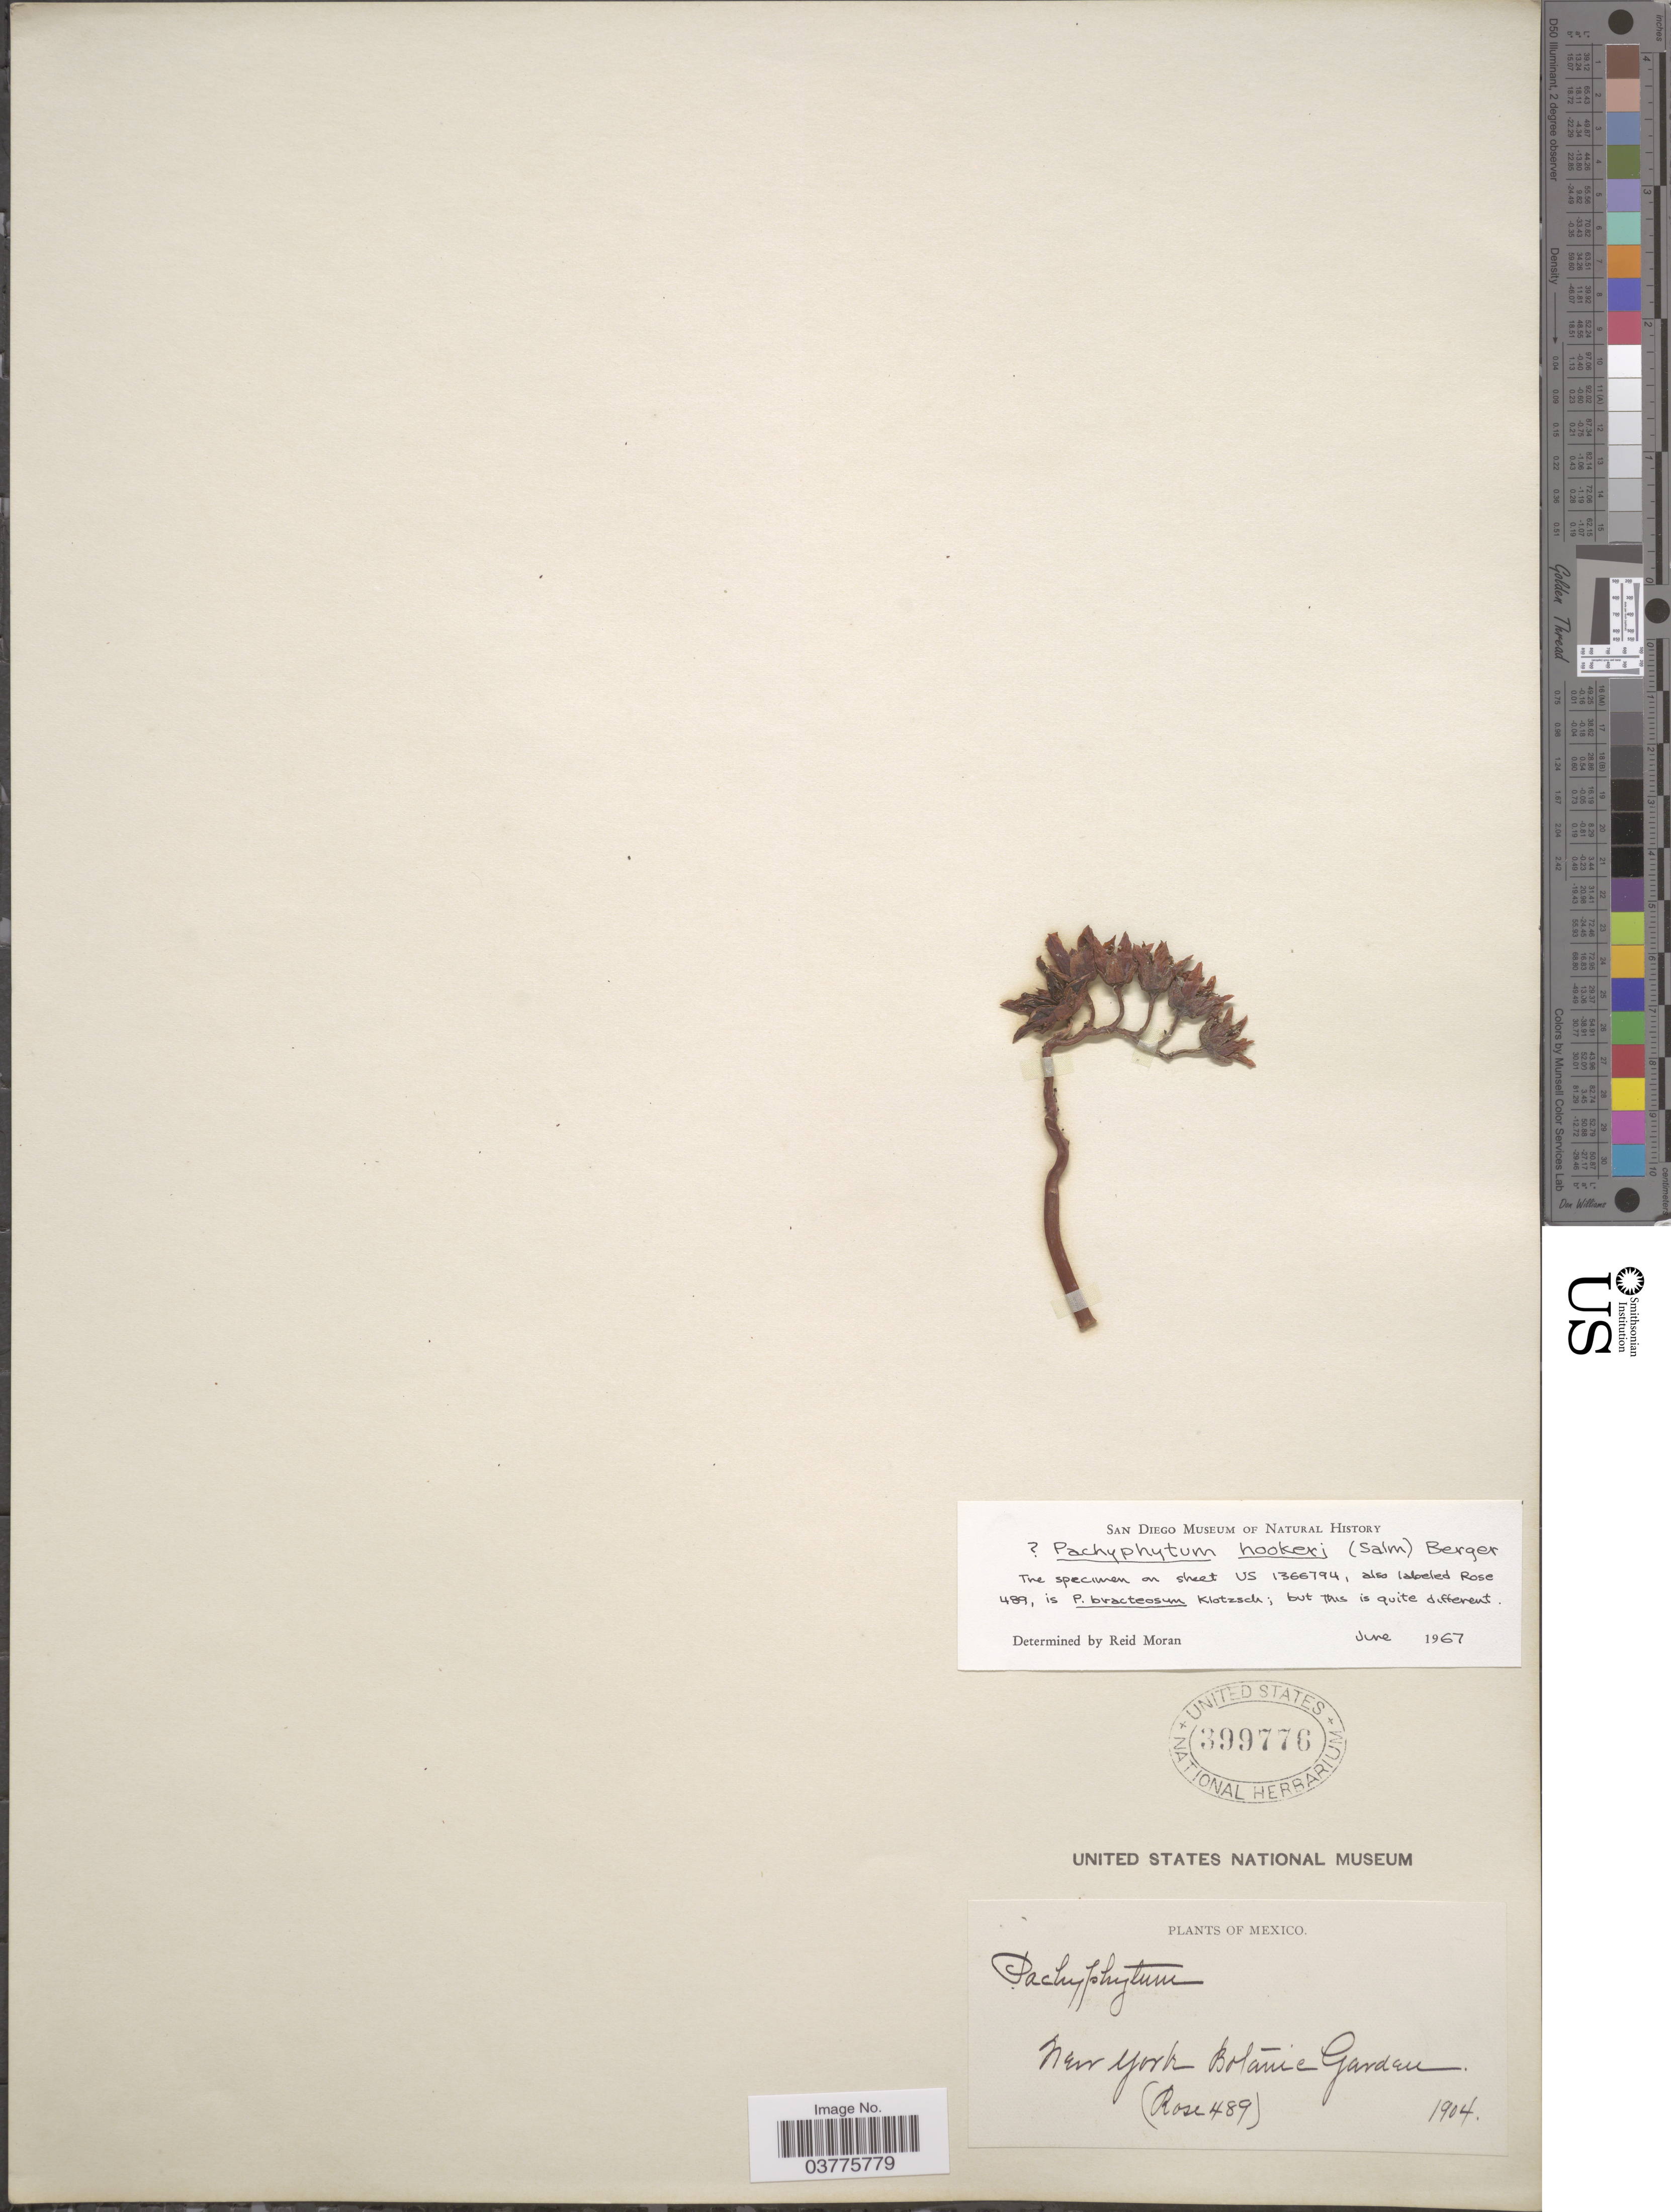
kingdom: Plantae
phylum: Tracheophyta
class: Magnoliopsida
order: Saxifragales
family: Crassulaceae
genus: Pachyphytum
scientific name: Pachyphytum hookeri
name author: (Salm-Dyck) A. Berger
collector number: Rose489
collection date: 1904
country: United States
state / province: New York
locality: New York Botanic Garden.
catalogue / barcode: US 399776